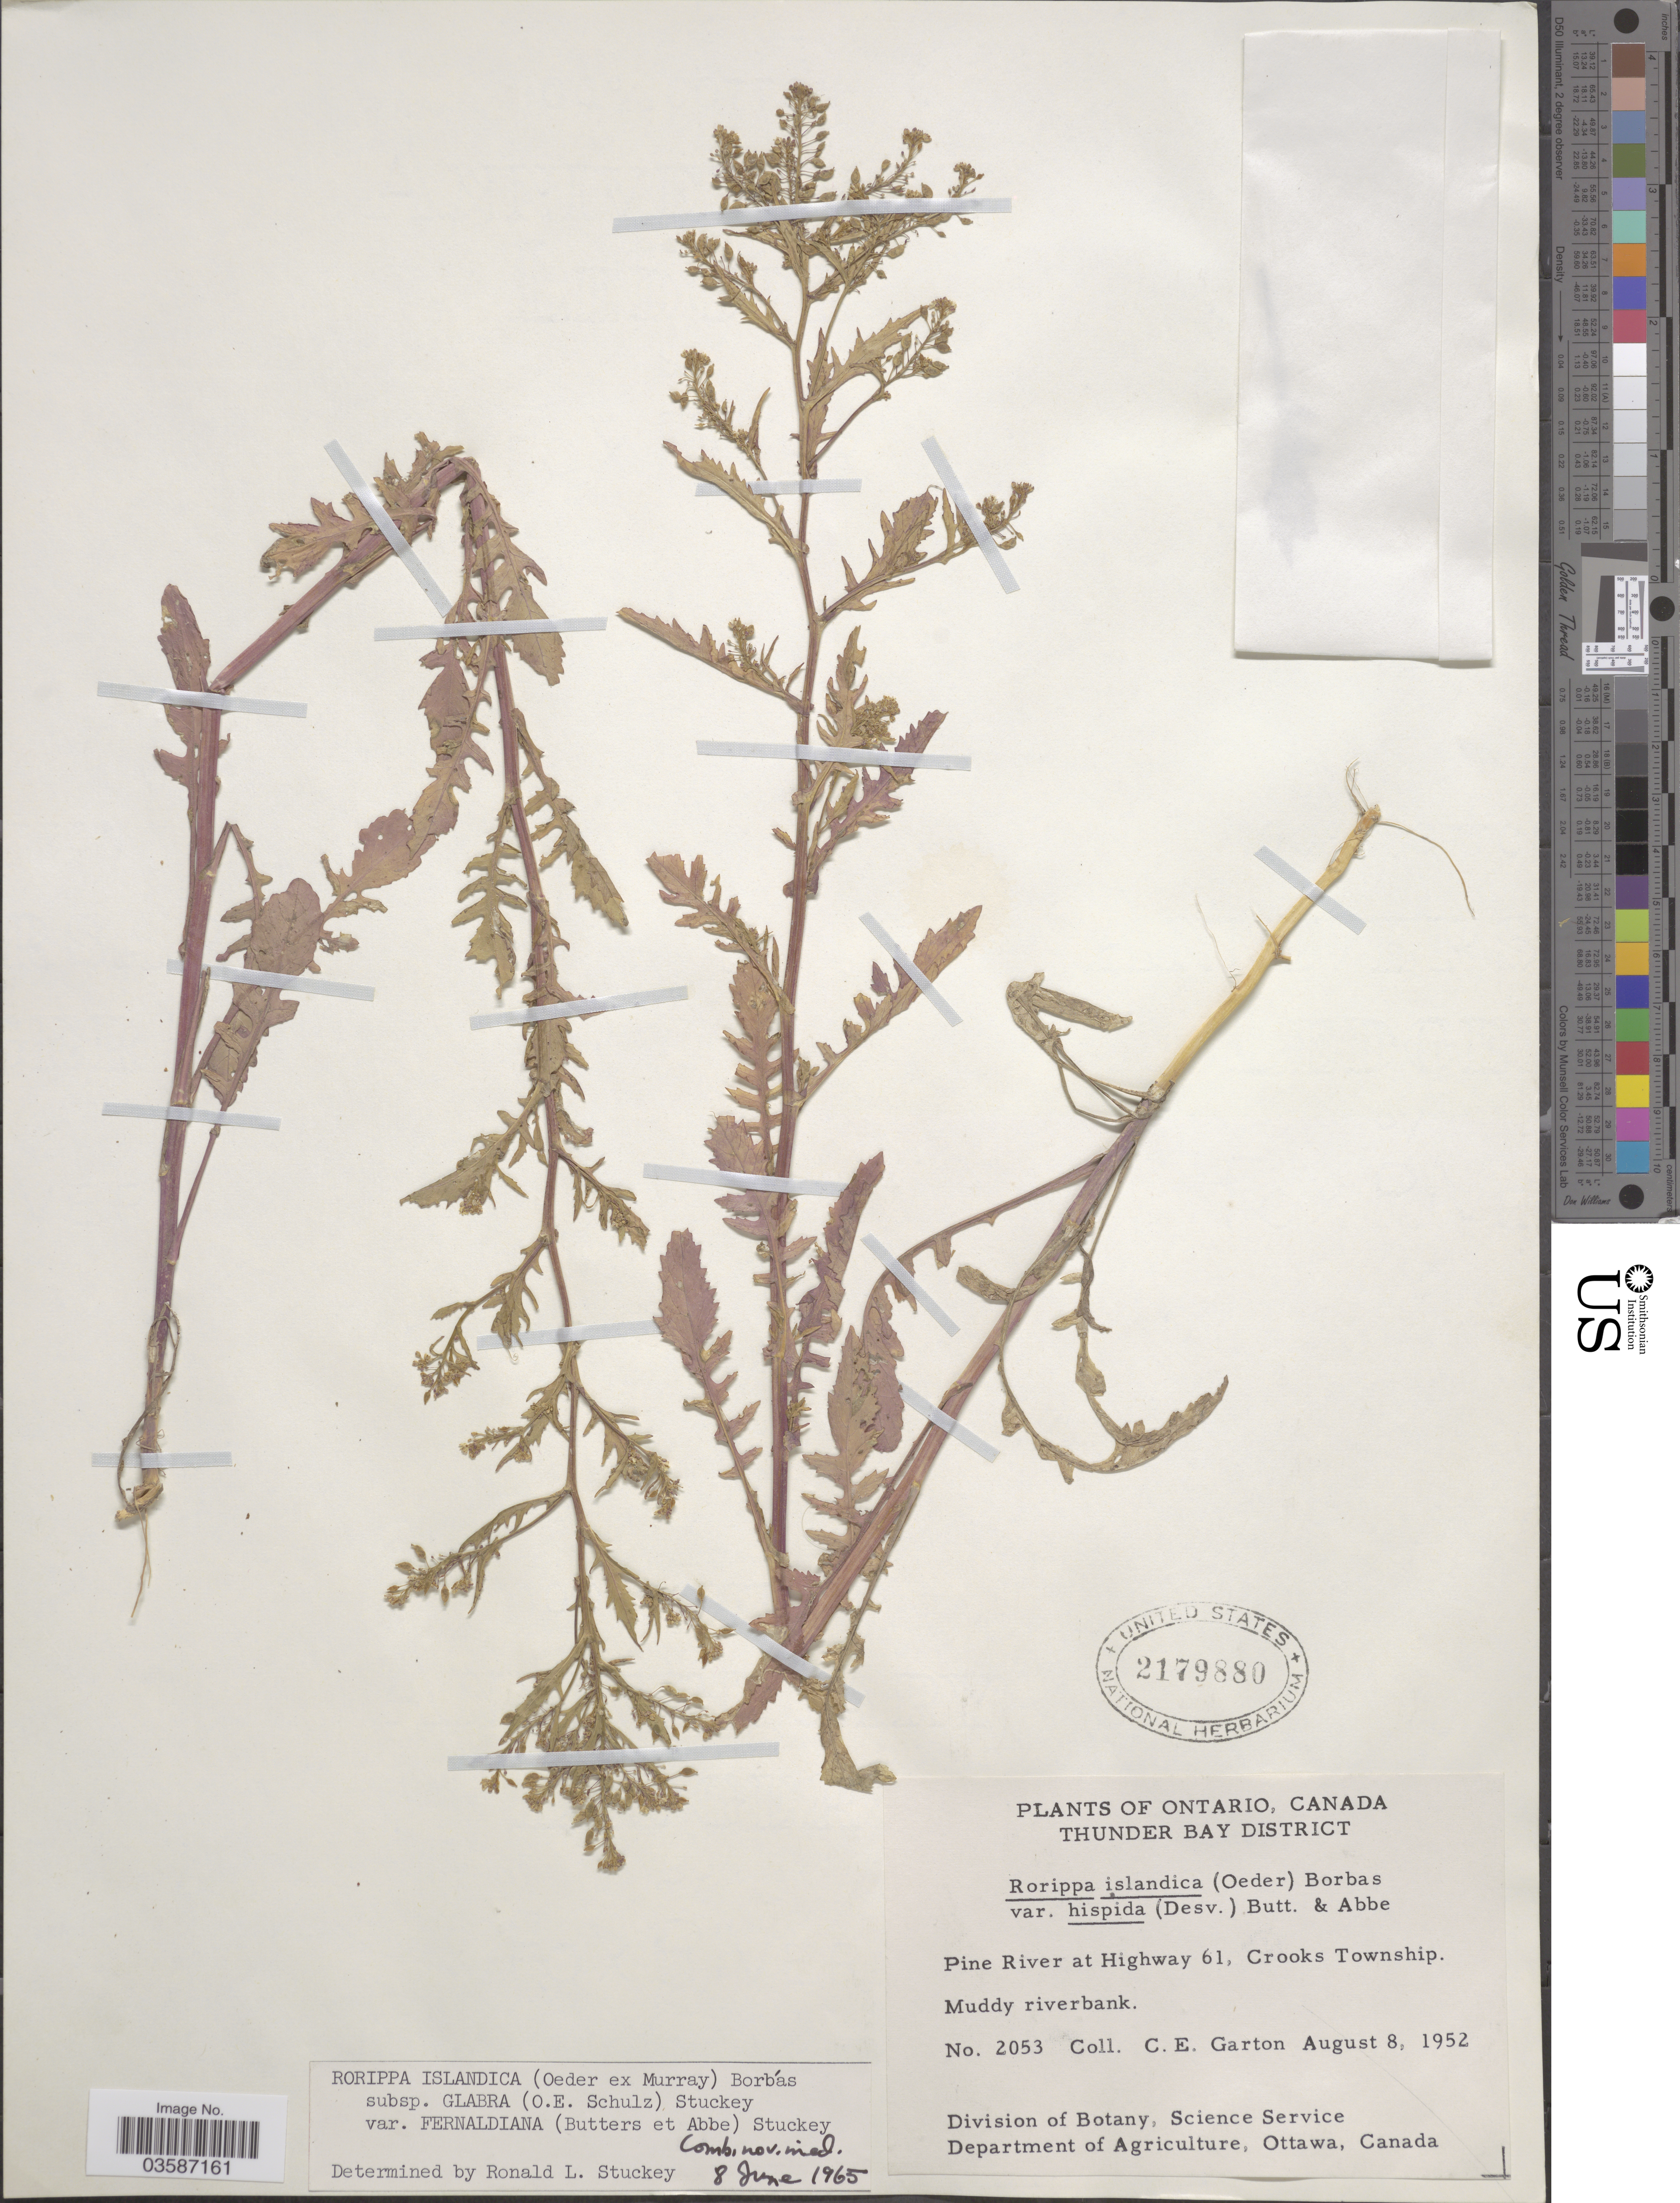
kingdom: Plantae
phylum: Tracheophyta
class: Magnoliopsida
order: Brassicales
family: Brassicaceae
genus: Rorippa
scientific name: Rorippa islandica var. fernaldiana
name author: Butters & Abbe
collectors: C. E. Garton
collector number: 2053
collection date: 1952-08-08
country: Canada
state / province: Ontario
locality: Thunder Bay District. Pine River at Highway 61, Crooks Township.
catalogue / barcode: US 2179880